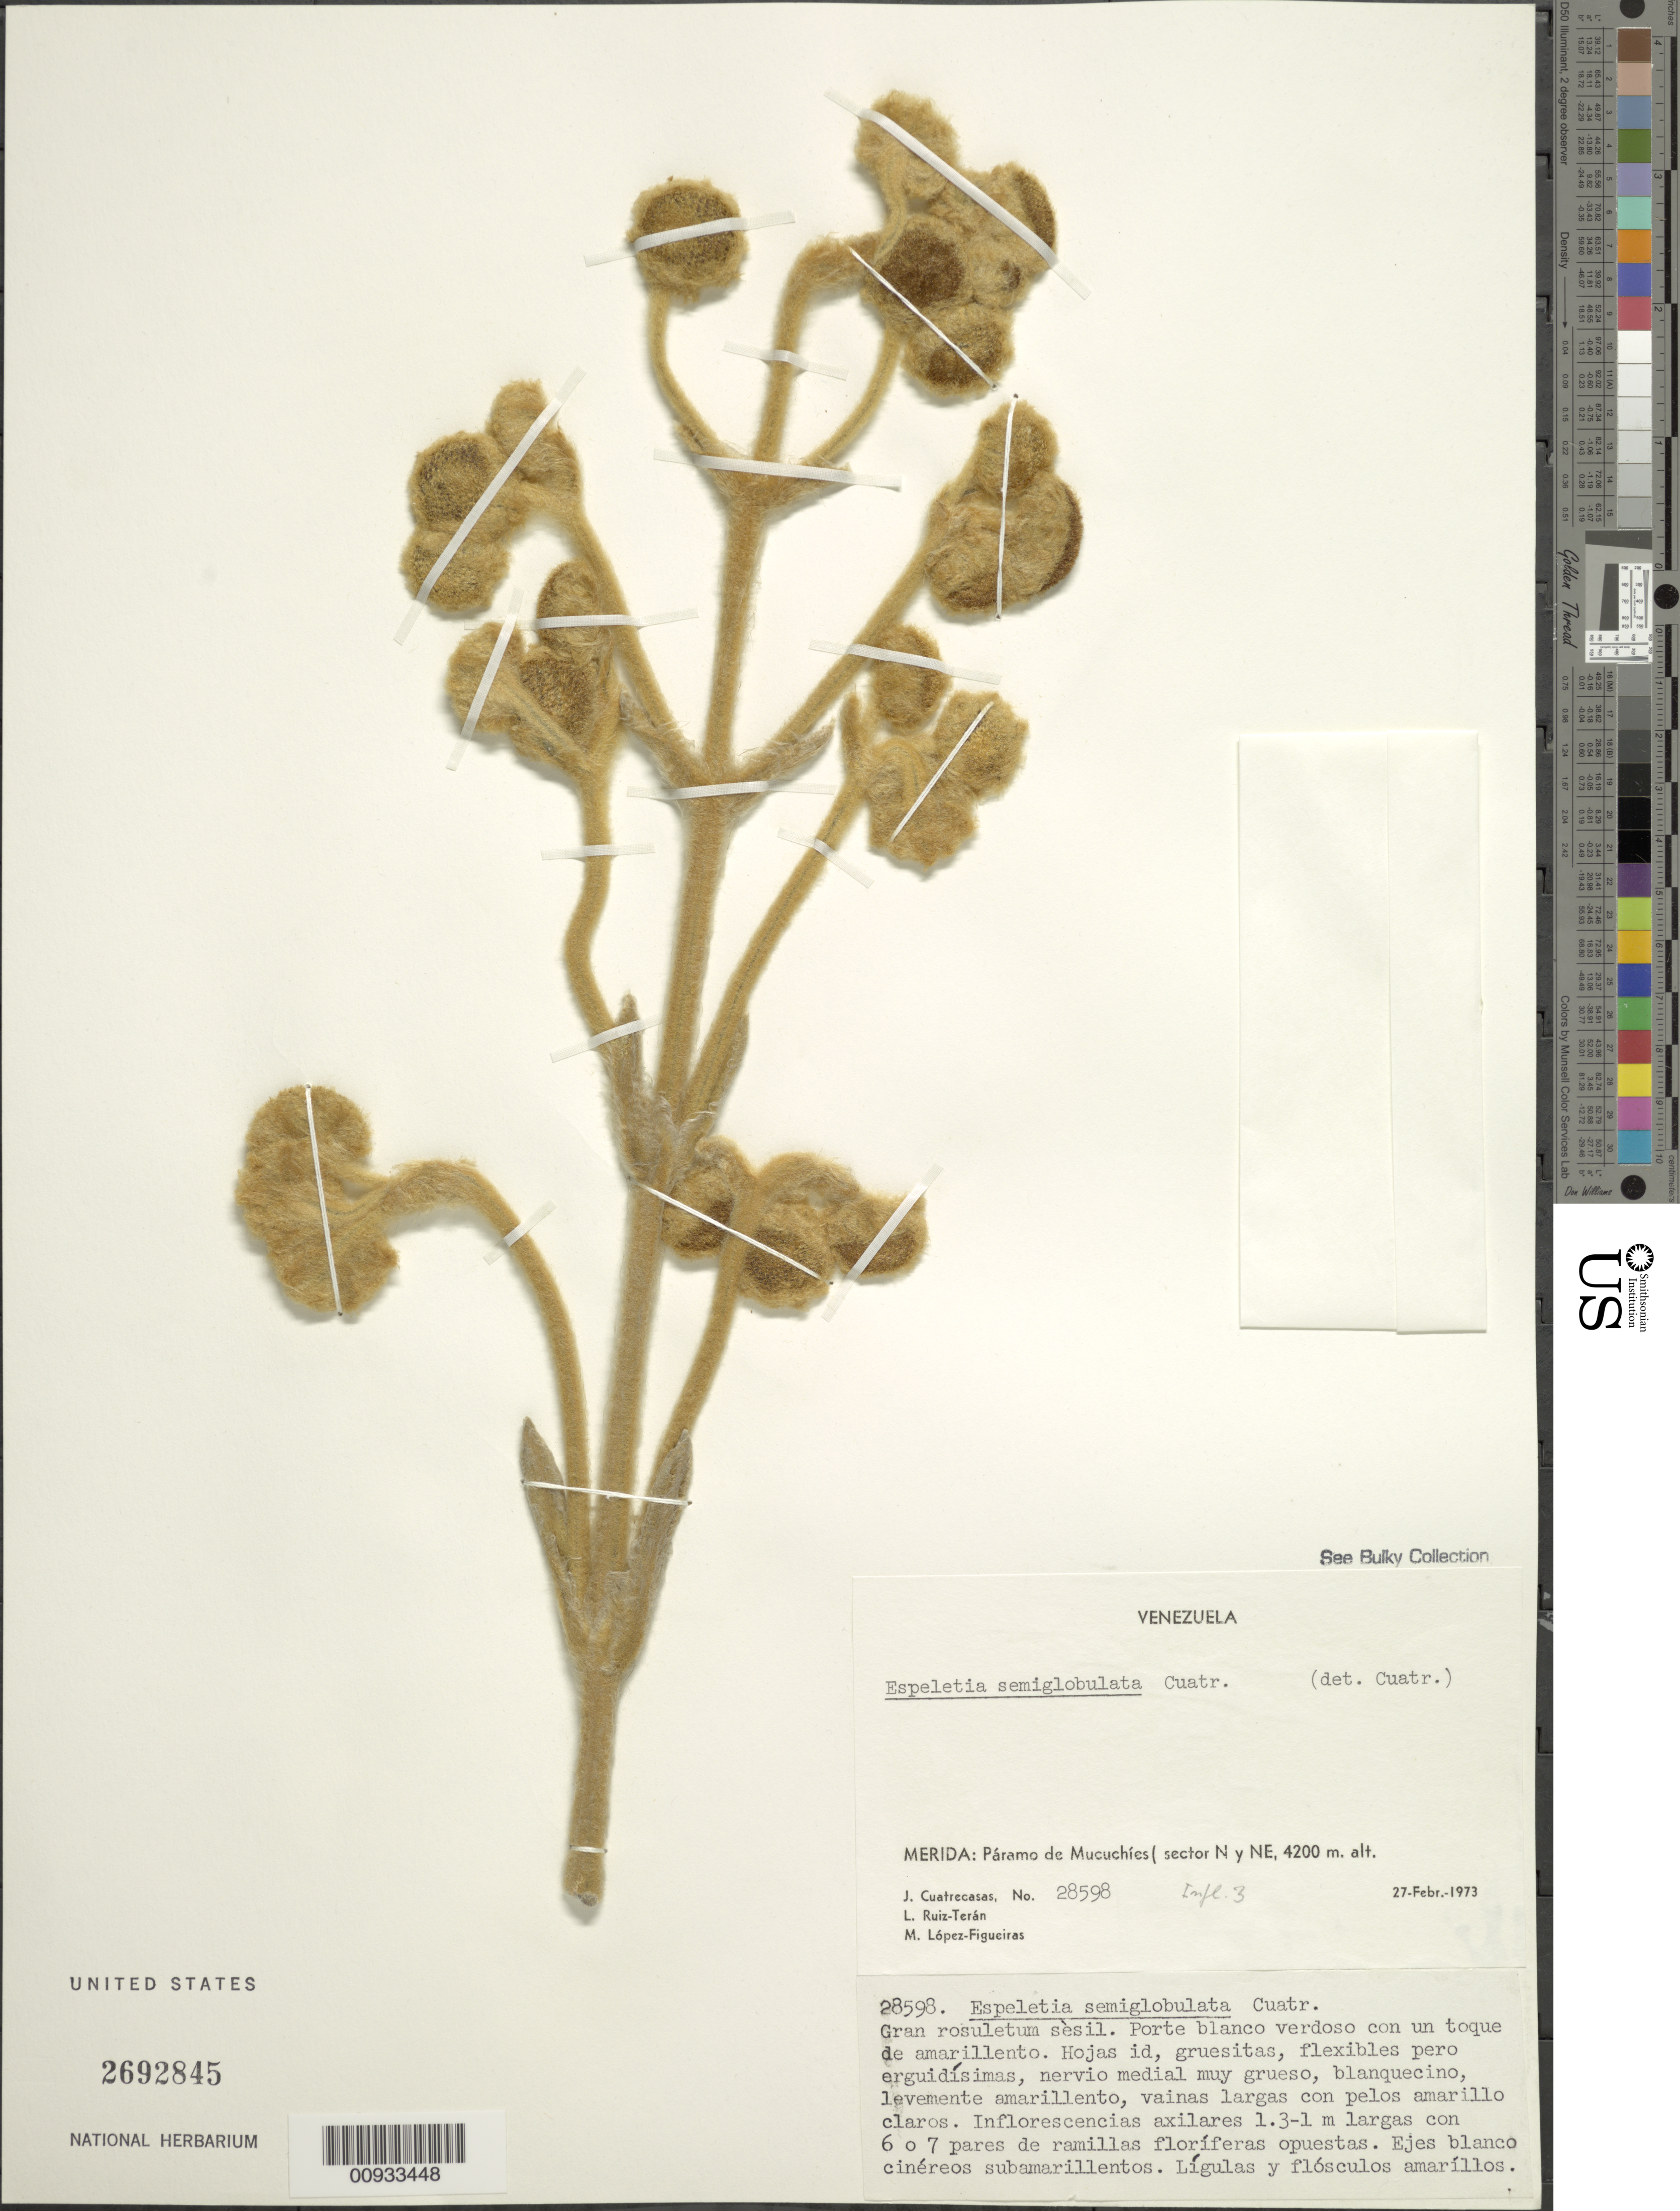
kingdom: Plantae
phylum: Tracheophyta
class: Magnoliopsida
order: Asterales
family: Asteraceae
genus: Espeletia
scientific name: Espeletia semiglobulata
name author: Cuatrec.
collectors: J. Cuatrecasas, L. E. Ruíz-Terán & M. López Figueiras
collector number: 28598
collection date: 1973-02-27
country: Venezuela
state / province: Mérida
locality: Paramo de Mucuchies (sector N y NE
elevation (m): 4200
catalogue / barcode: US 2692845